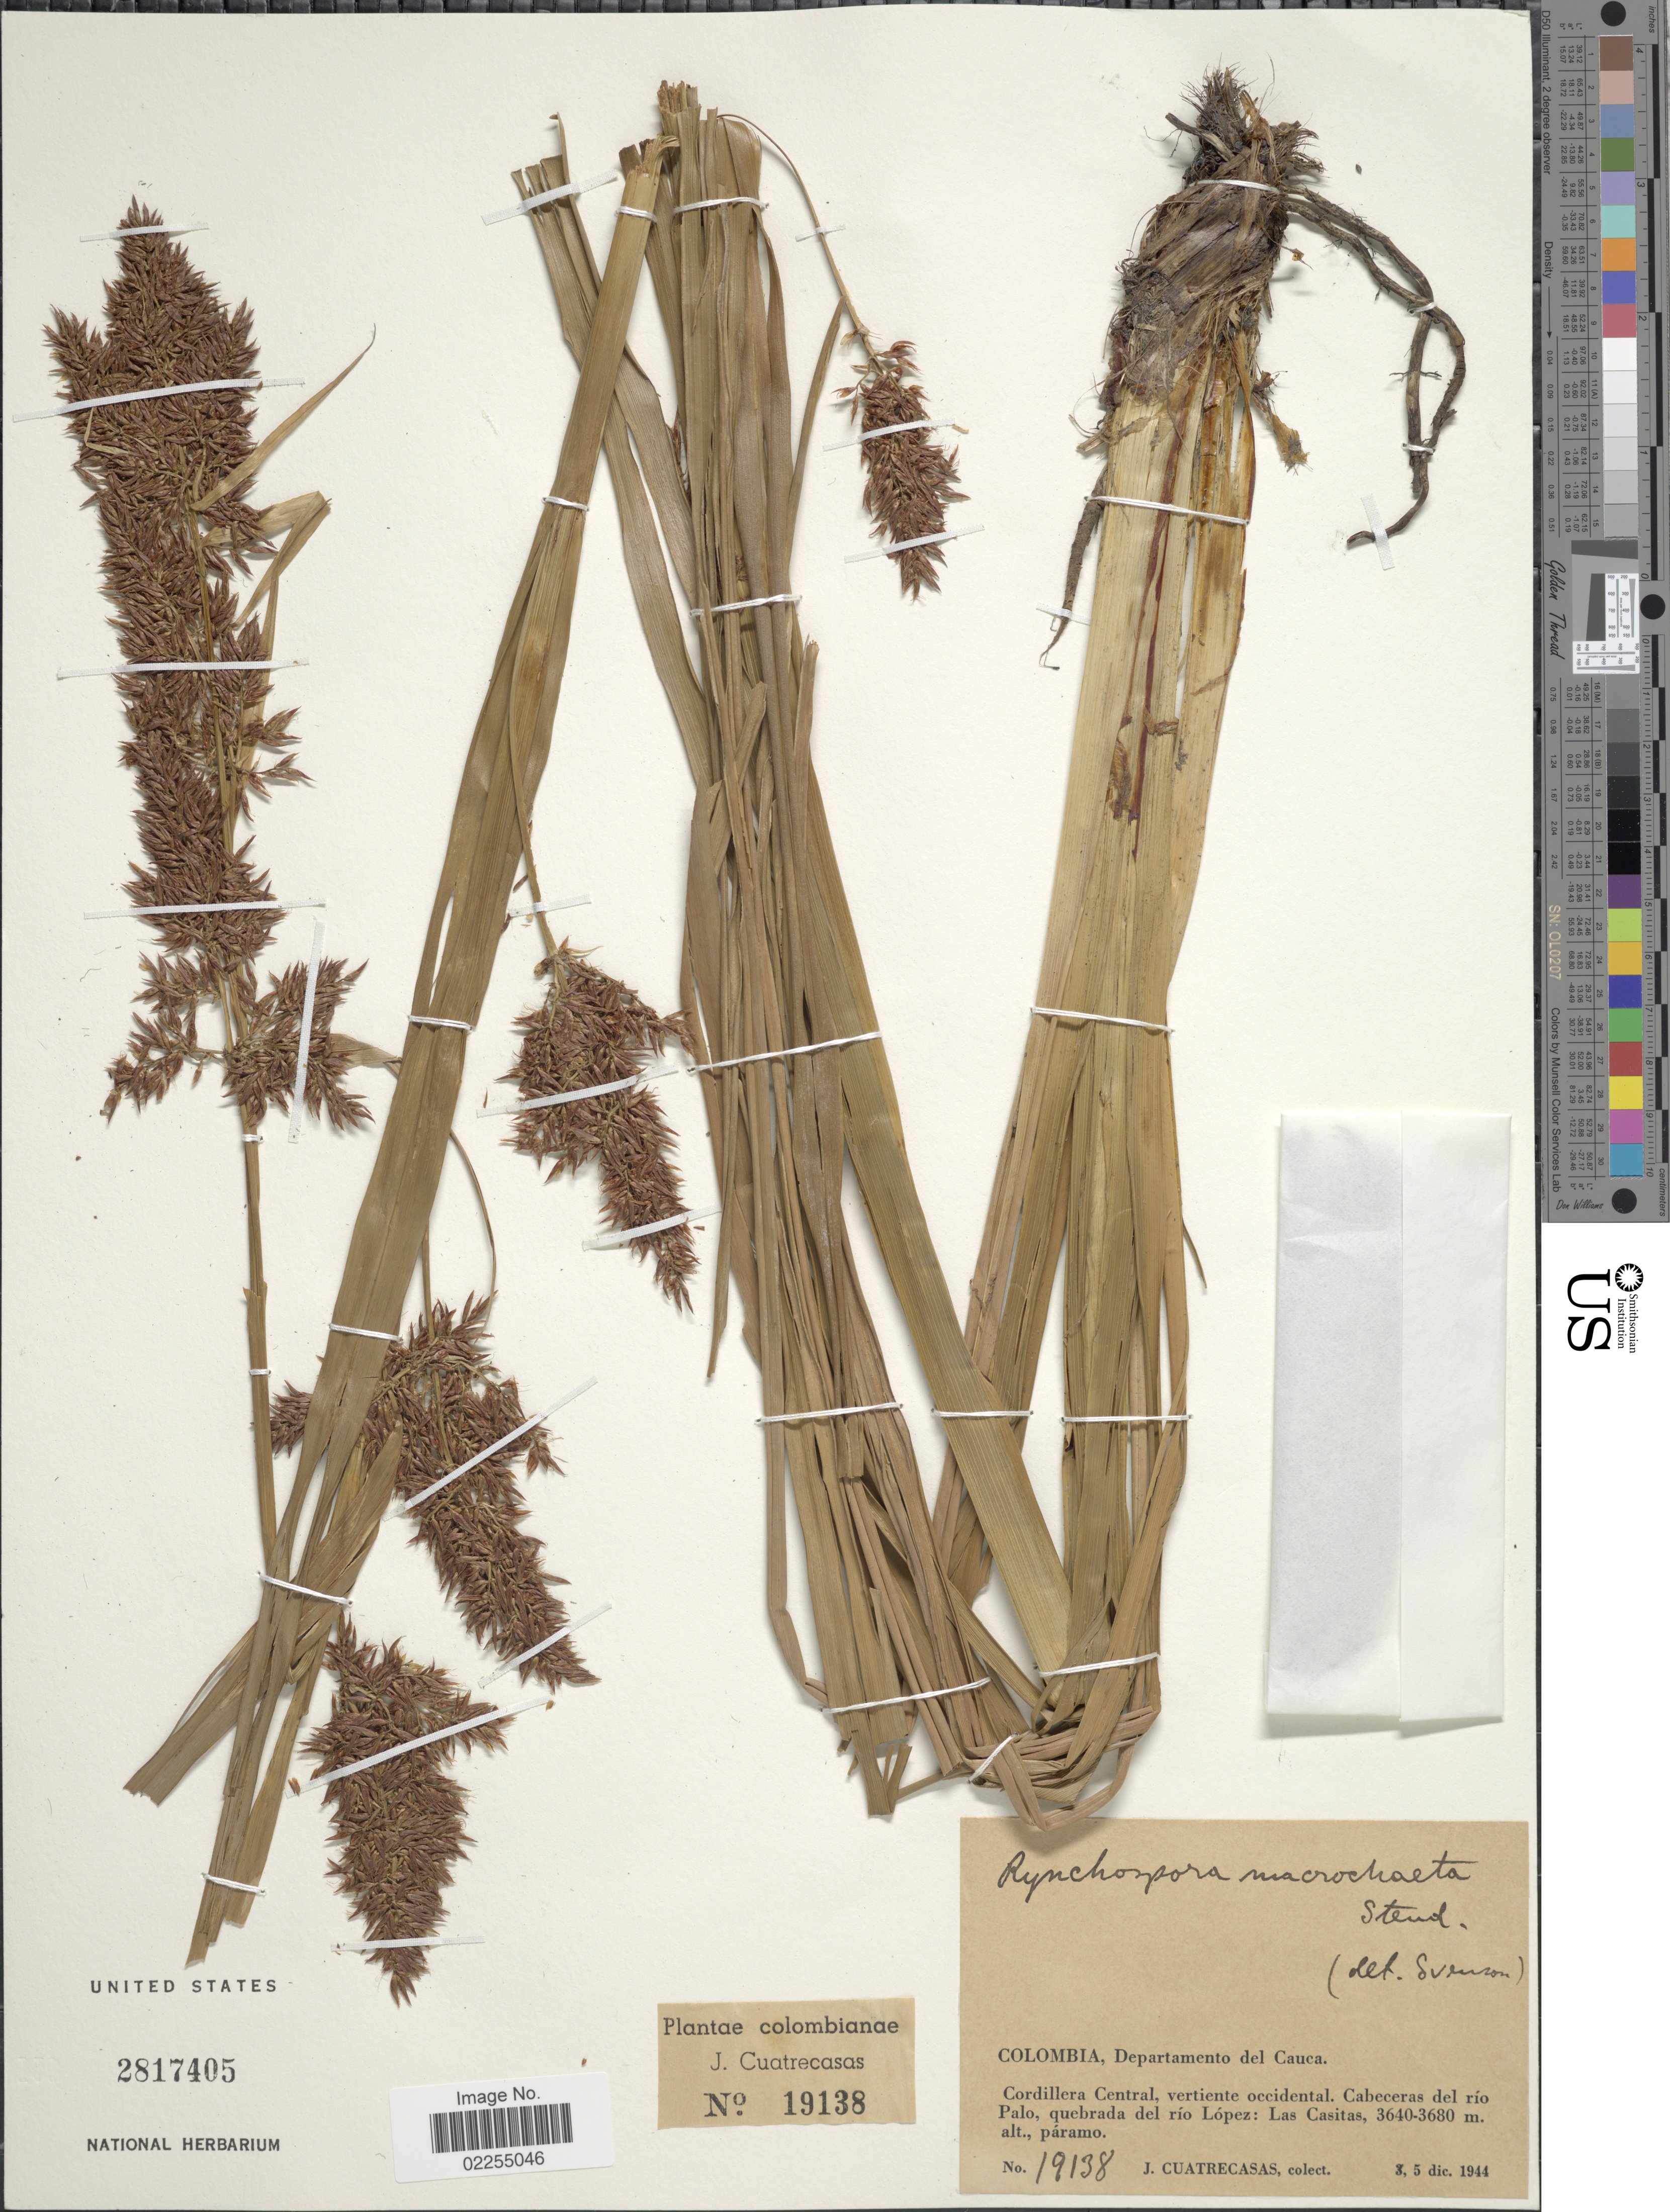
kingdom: Plantae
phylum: Tracheophyta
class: Liliopsida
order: Poales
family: Cyperaceae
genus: Rhynchospora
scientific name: Rhynchospora macrochaeta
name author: Steud. ex Boeckeler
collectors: J. Cuatrecasas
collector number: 19138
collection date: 1944-12-03/1944-12-05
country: Colombia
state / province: Cauca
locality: Cordillera Central, vertiente occidental, Cabeceras del rio Palo, quebrada del rio Lopez; Las Casitas, paramo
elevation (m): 3640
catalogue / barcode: US 2817405